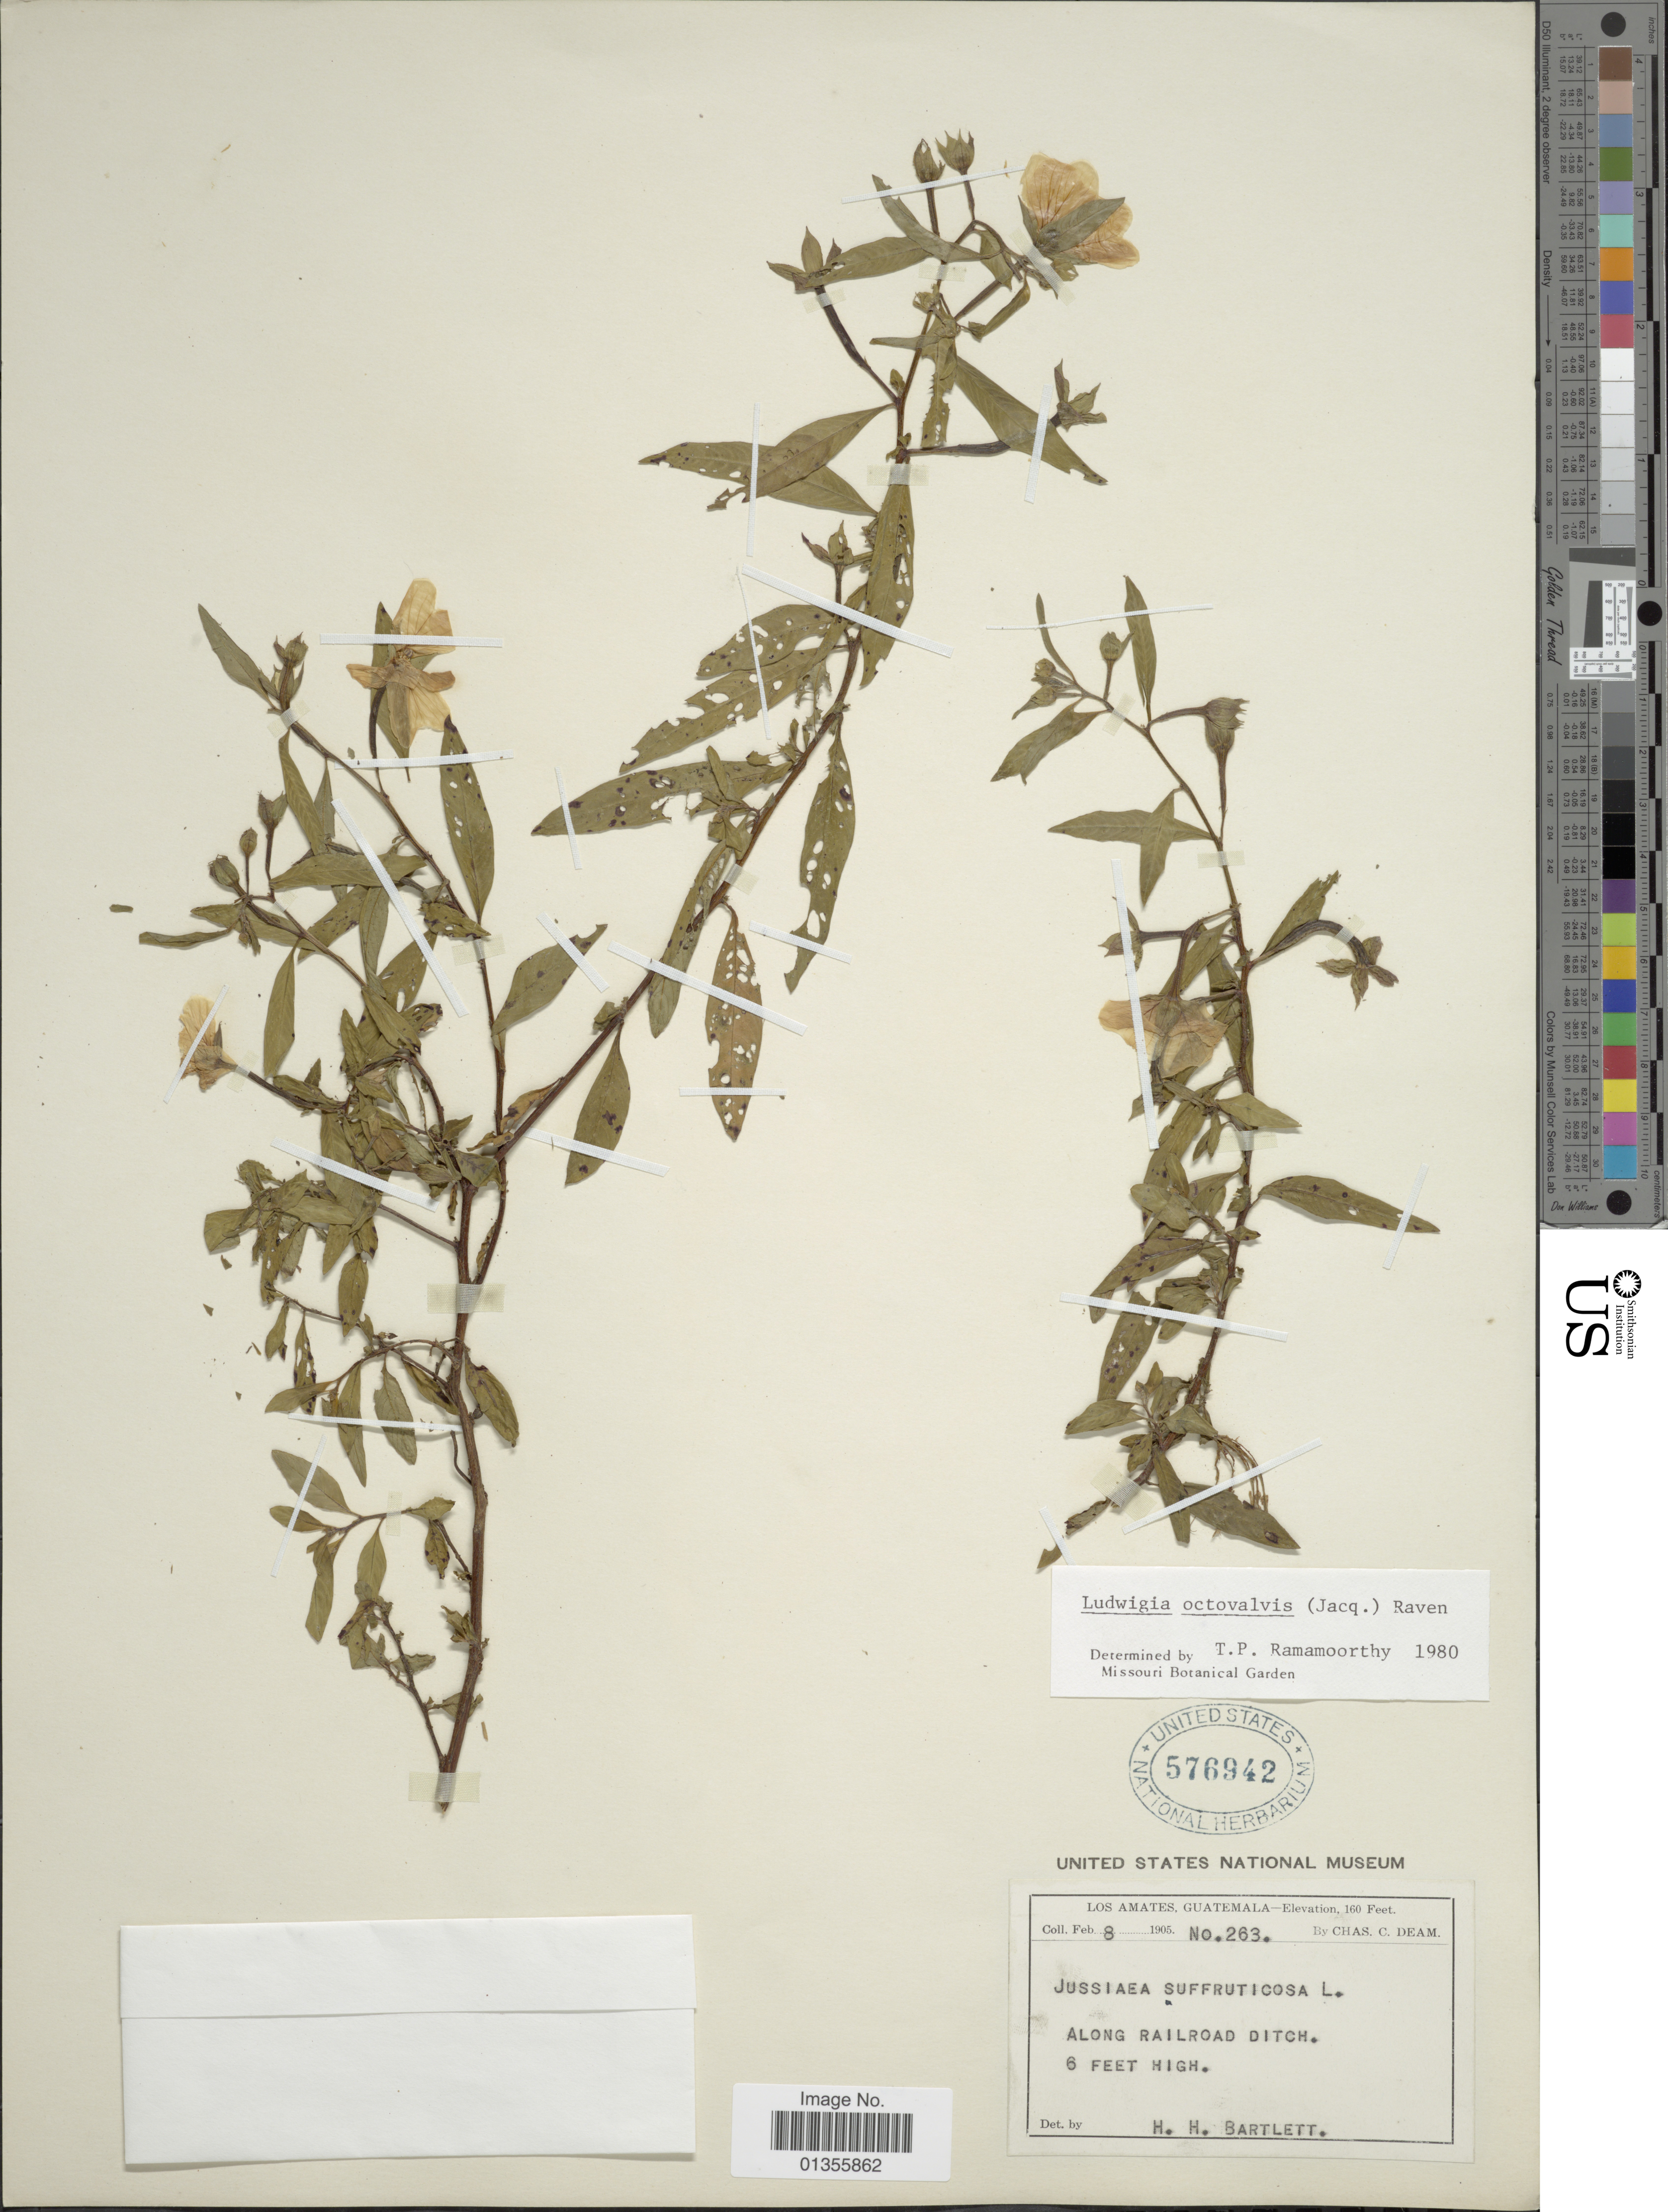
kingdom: Plantae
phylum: Tracheophyta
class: Magnoliopsida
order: Myrtales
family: Onagraceae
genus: Ludwigia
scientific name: Ludwigia octovalvis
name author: (Jacq.) P.H. Raven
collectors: C. C. Deam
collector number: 263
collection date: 1905-02-08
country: Guatemala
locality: Los Amates.Along railroad ditch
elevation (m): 49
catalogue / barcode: US 576942